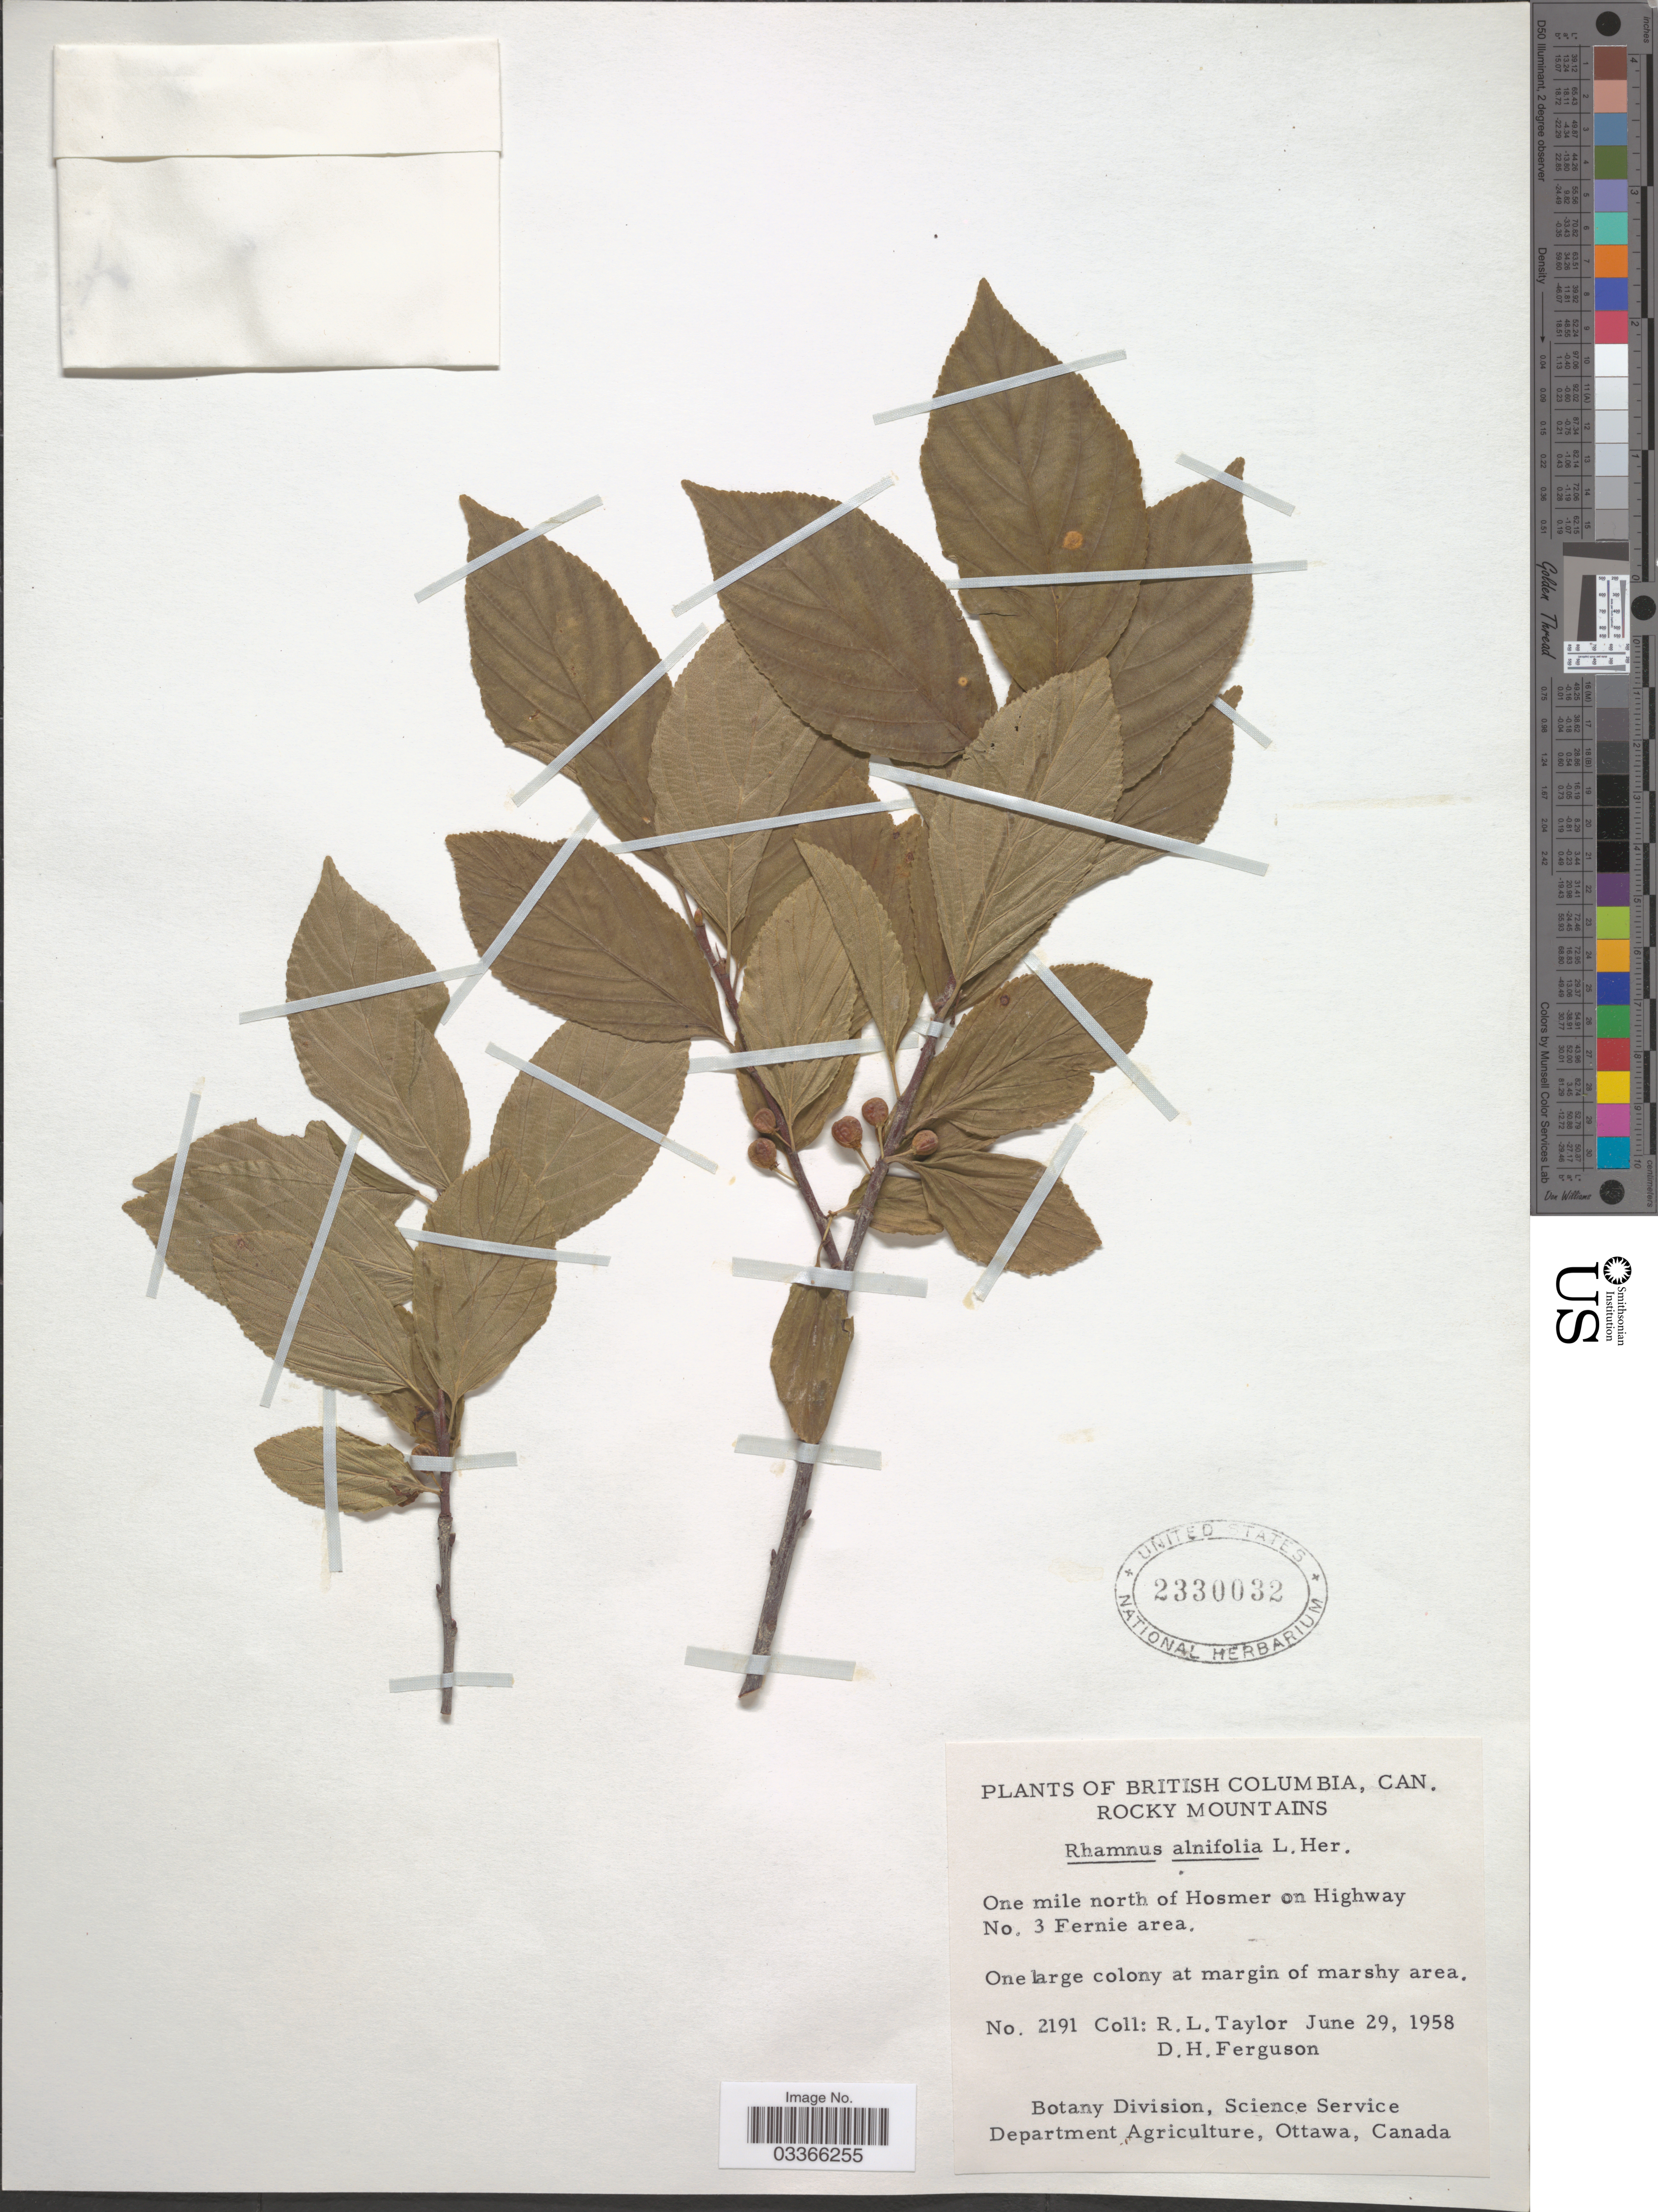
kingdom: Plantae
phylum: Tracheophyta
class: Magnoliopsida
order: Rosales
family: Rhamnaceae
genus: Rhamnus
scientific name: Rhamnus alnifolia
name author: L'Hér.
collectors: R. Taylor & D. Ferguson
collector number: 2191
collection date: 1958-06-29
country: Canada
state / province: British Columbia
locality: Rocky Mountains, One mile north of Hosmer on Highway No. 3 Fernie area.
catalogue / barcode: US 2330032